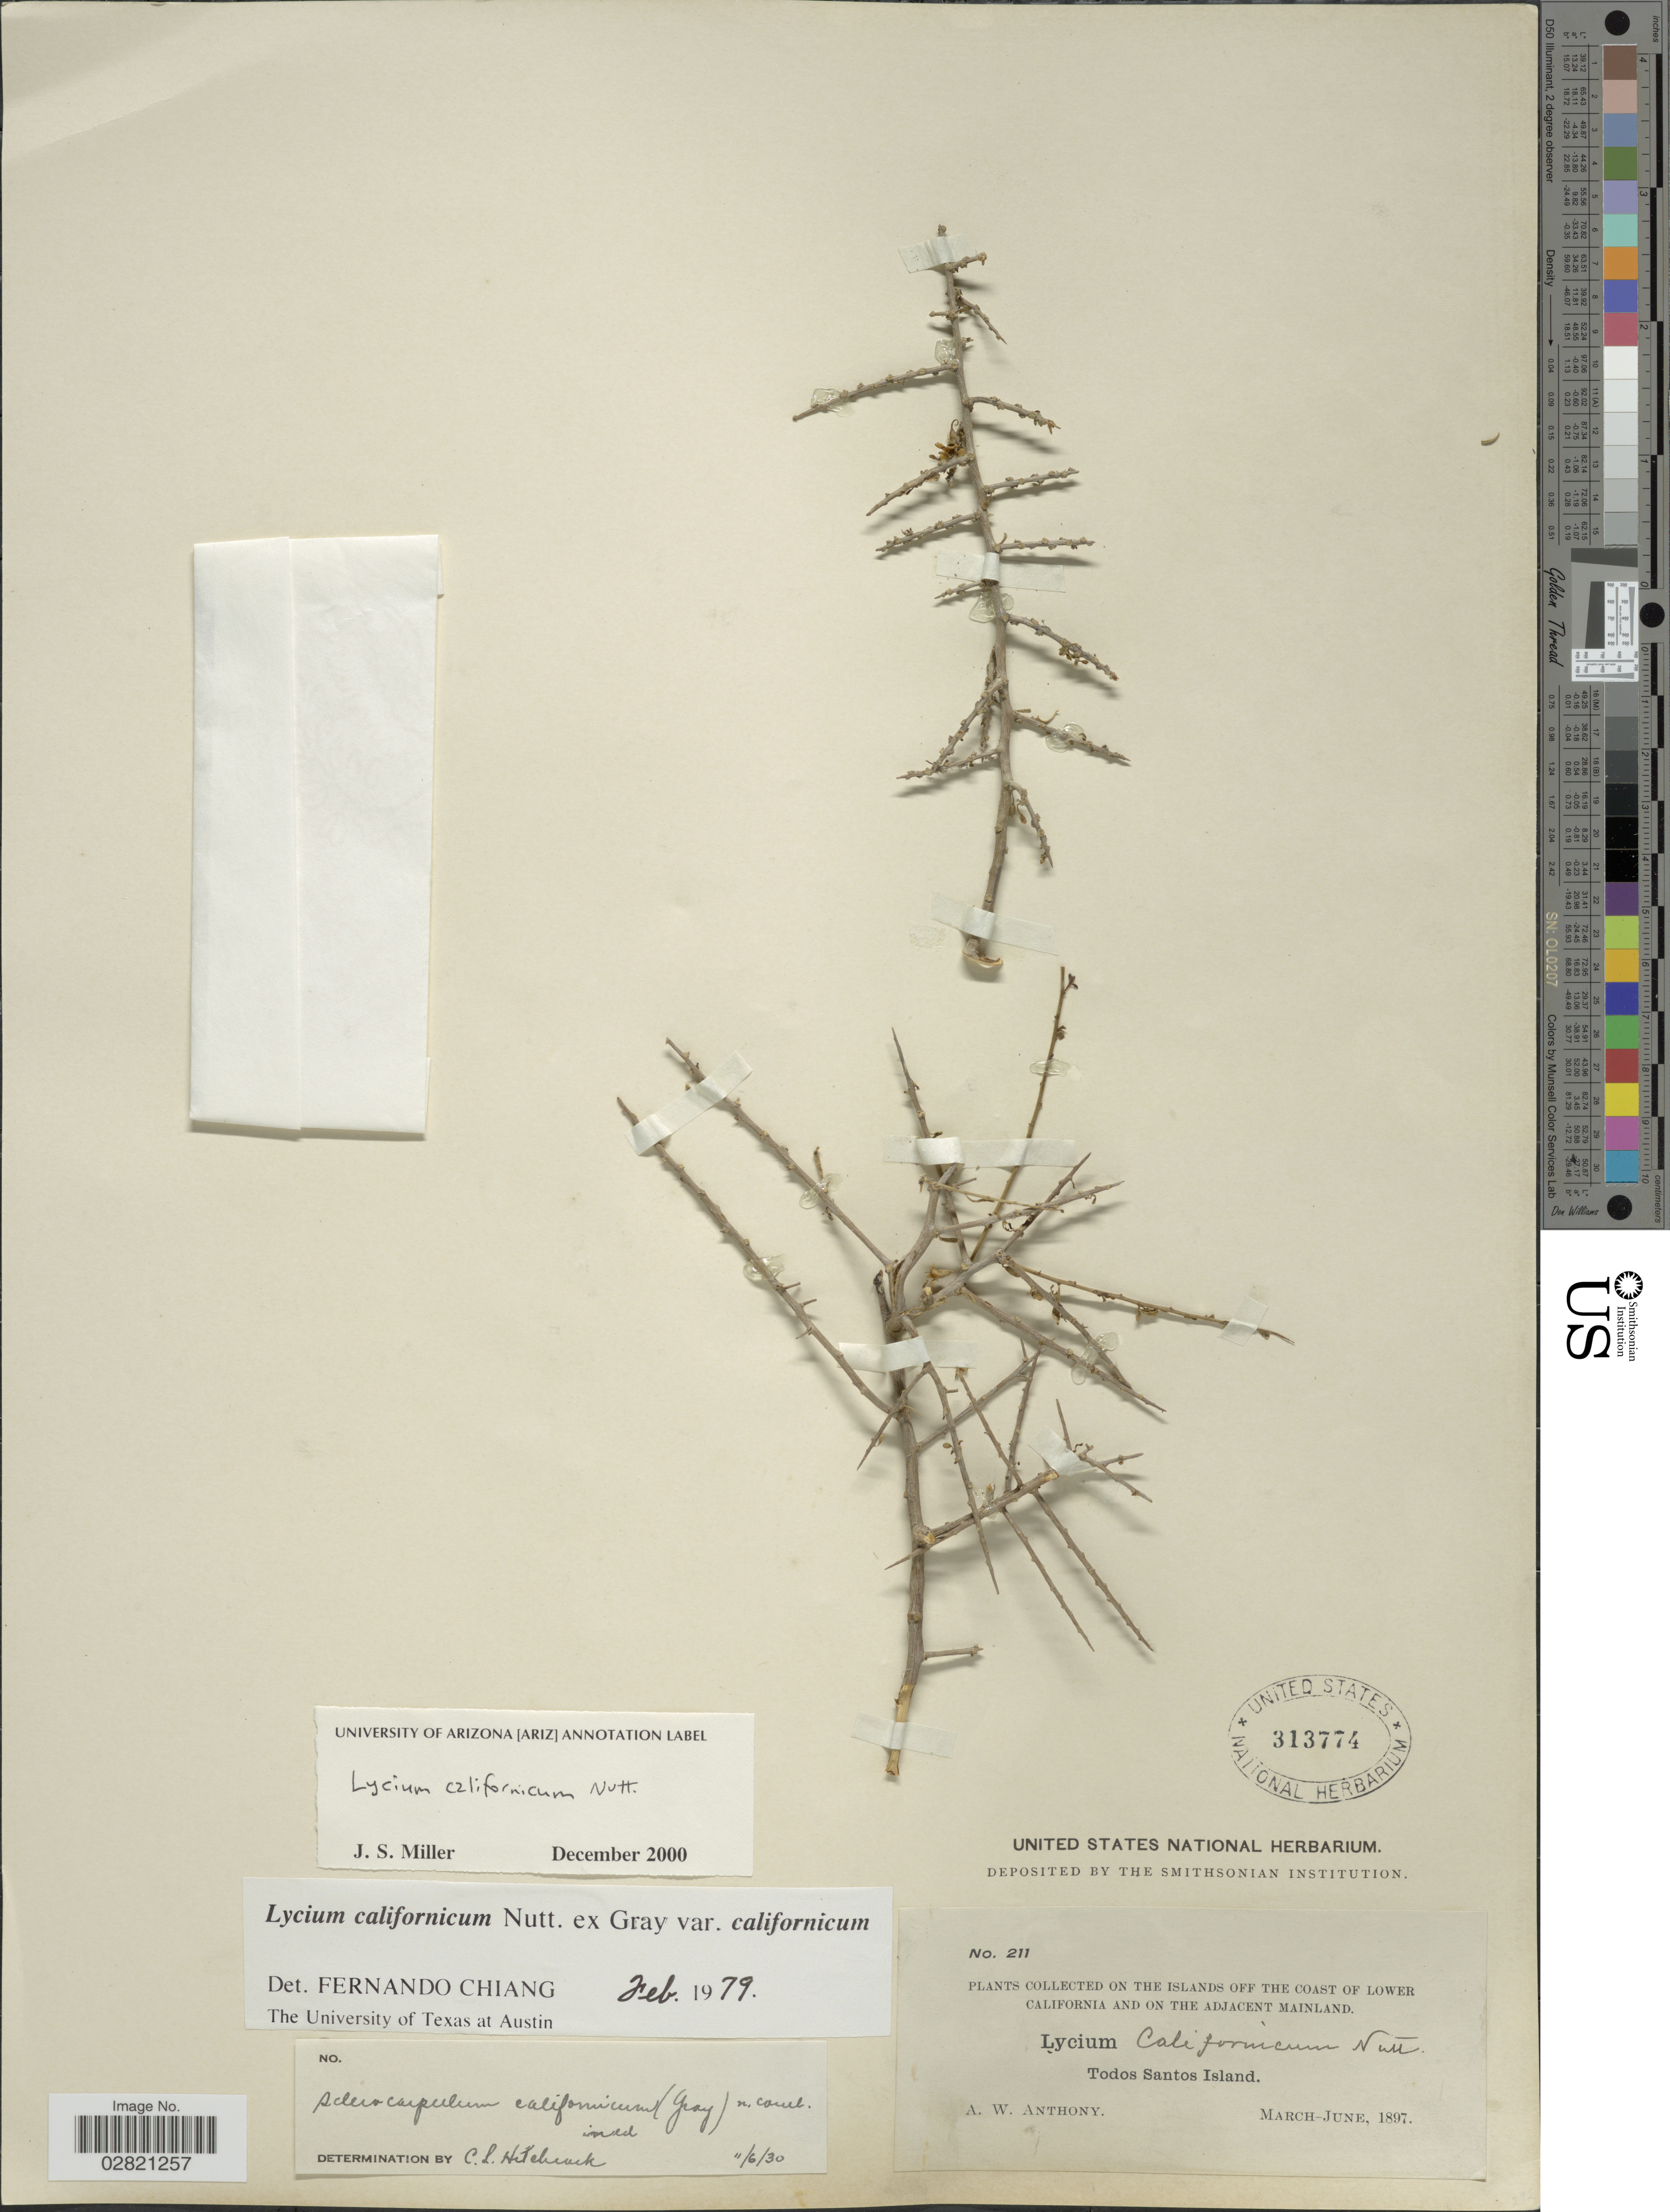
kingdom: Plantae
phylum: Tracheophyta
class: Magnoliopsida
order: Solanales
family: Solanaceae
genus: Lycium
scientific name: Lycium californicum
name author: Nutt. ex A. Gray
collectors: A. W. Anthony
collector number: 211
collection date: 1897-03/1897-06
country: Mexico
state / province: Baja California Norte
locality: Islands of the coast of Lower California and on the adjacent mainland, Todos Santos Island.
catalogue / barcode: US 313774